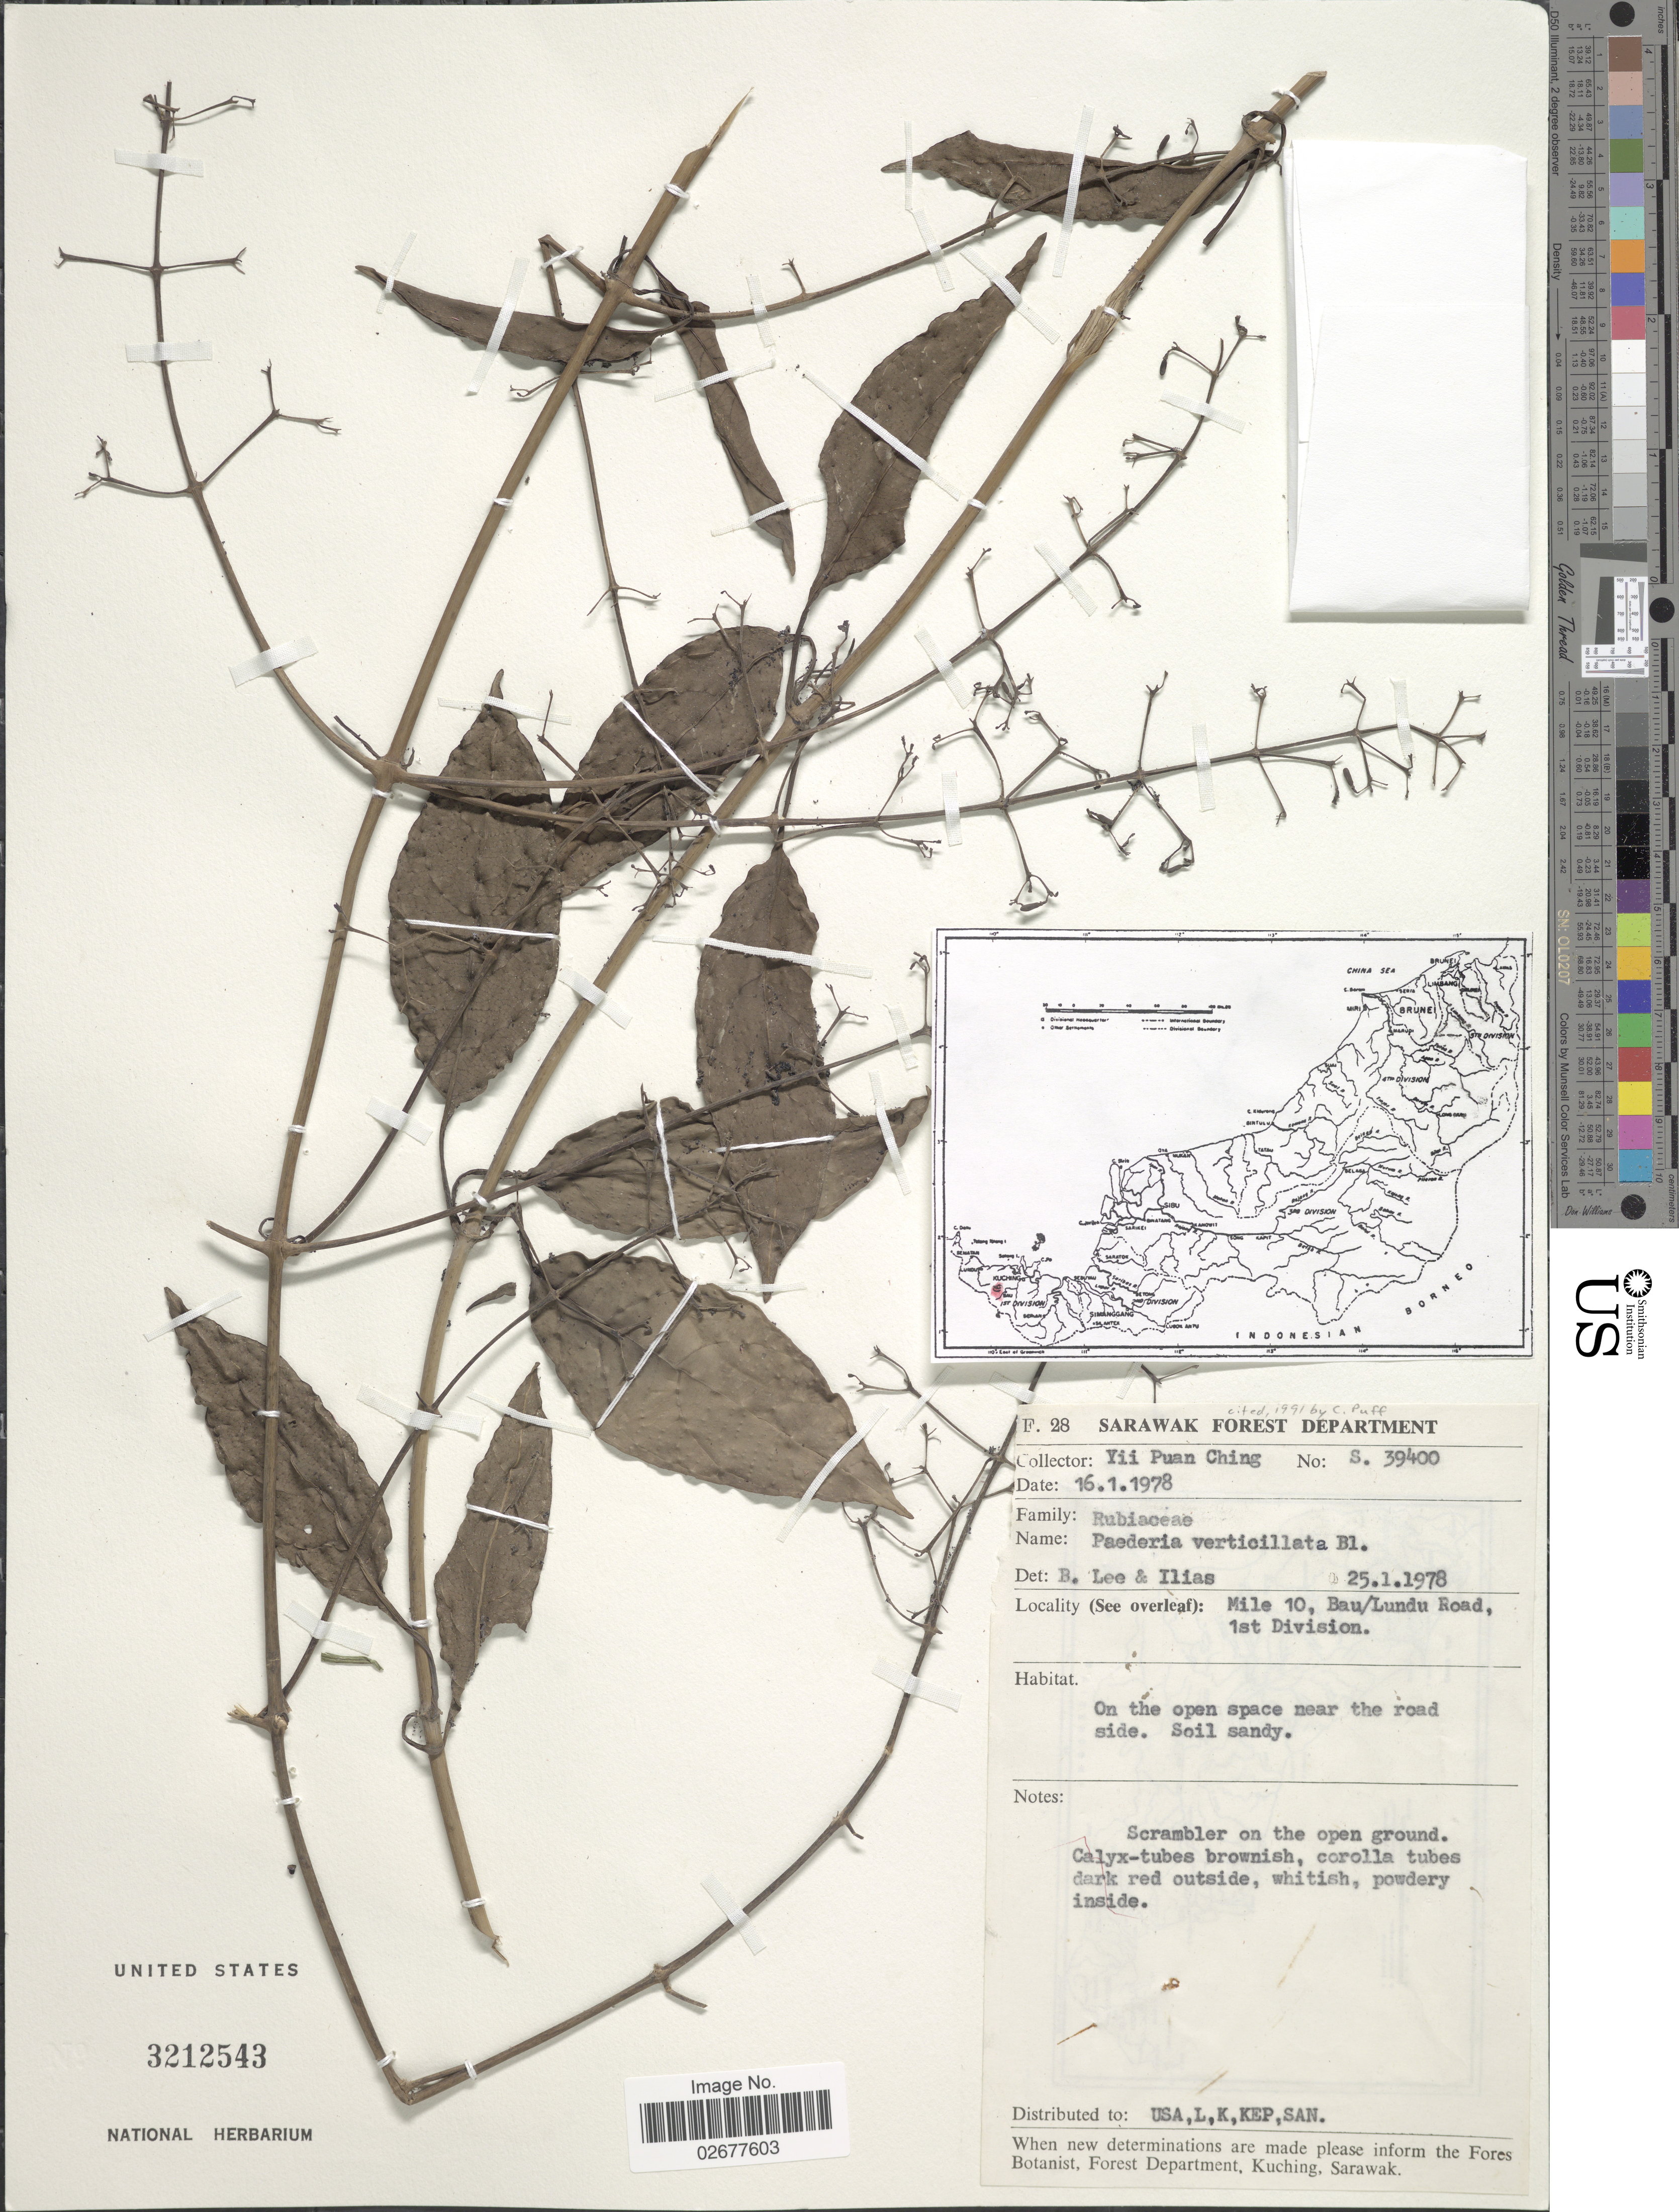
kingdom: Plantae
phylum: Tracheophyta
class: Magnoliopsida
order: Gentianales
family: Rubiaceae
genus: Paederia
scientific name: Paederia verticillata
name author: Blume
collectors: Y. P. Ching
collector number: S39400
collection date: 1978-01-16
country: Malaysia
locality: Mile 10, Bau/Lundu Road, 1st Division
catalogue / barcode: US 3212543